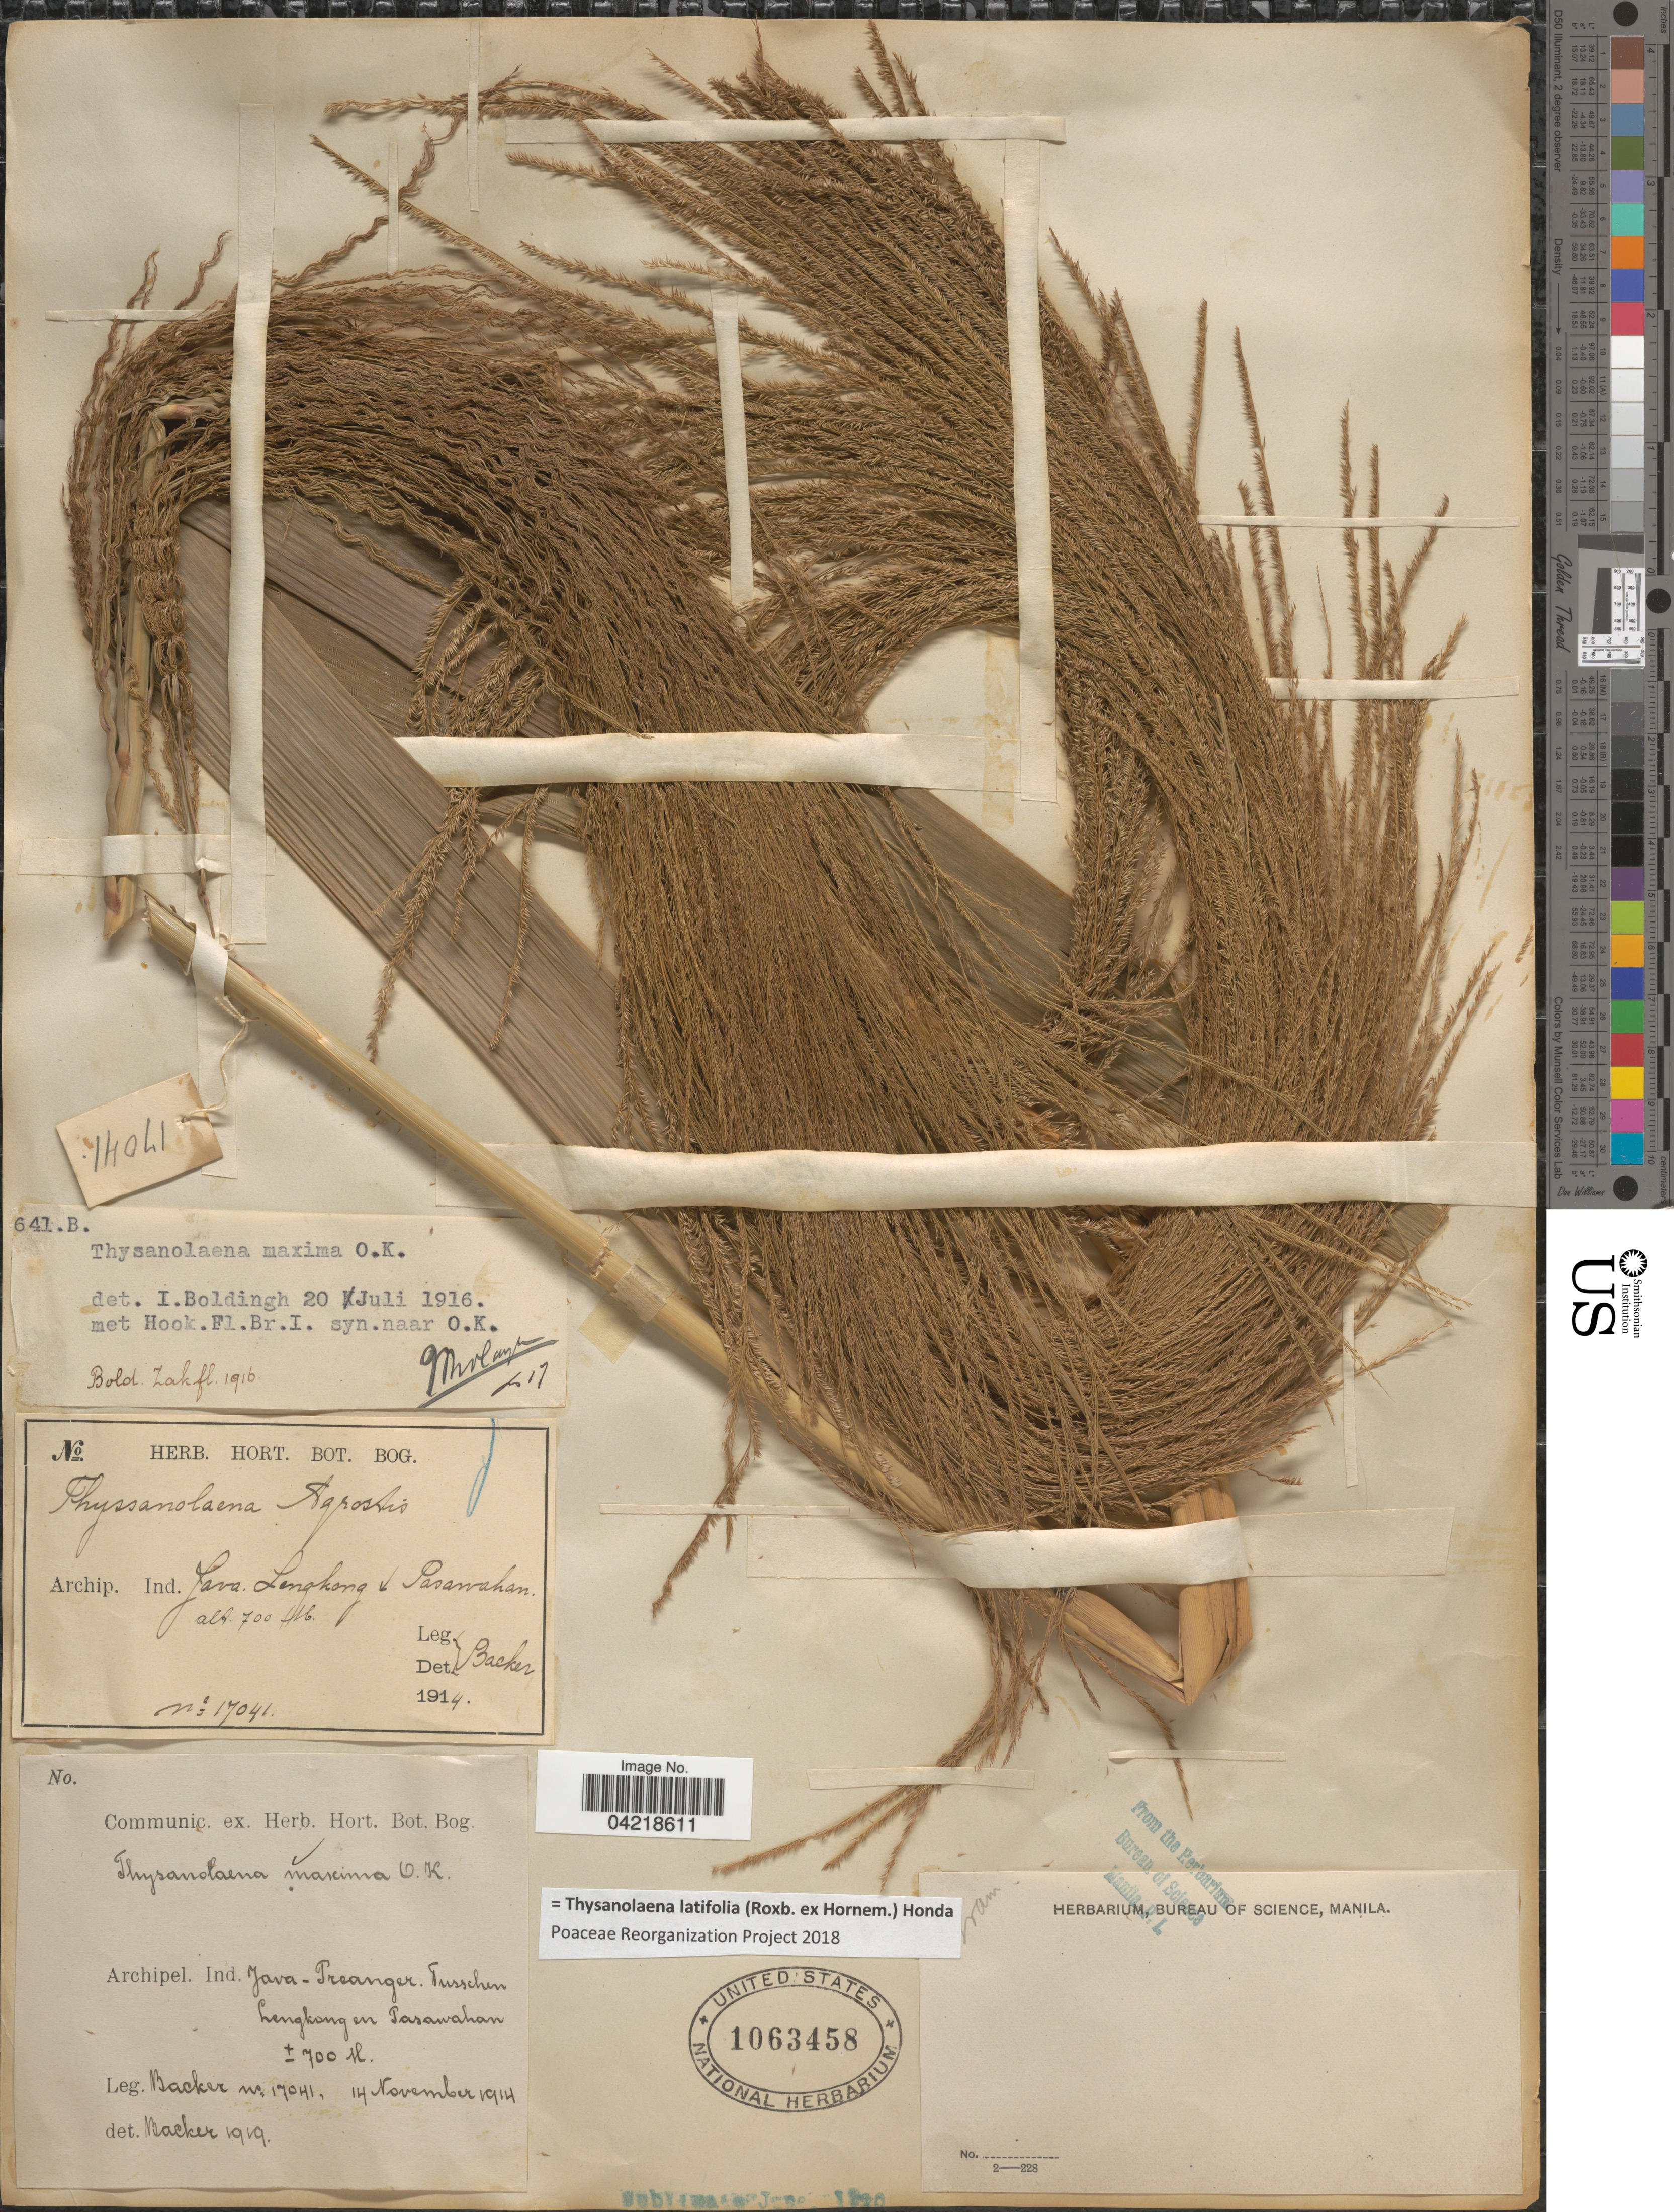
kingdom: Plantae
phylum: Tracheophyta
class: Liliopsida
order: Poales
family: Poaceae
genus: Thysanolaena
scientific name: Thysanolaena latifolia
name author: (Roxb. ex Hornem.) Honda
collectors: Backer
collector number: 17041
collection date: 1914-11-14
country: Indonesia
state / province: Java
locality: Archipel. Ind. Java-Preanger. Tusschen Lengkong en Pasawahan.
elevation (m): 700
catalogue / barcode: US 1063458